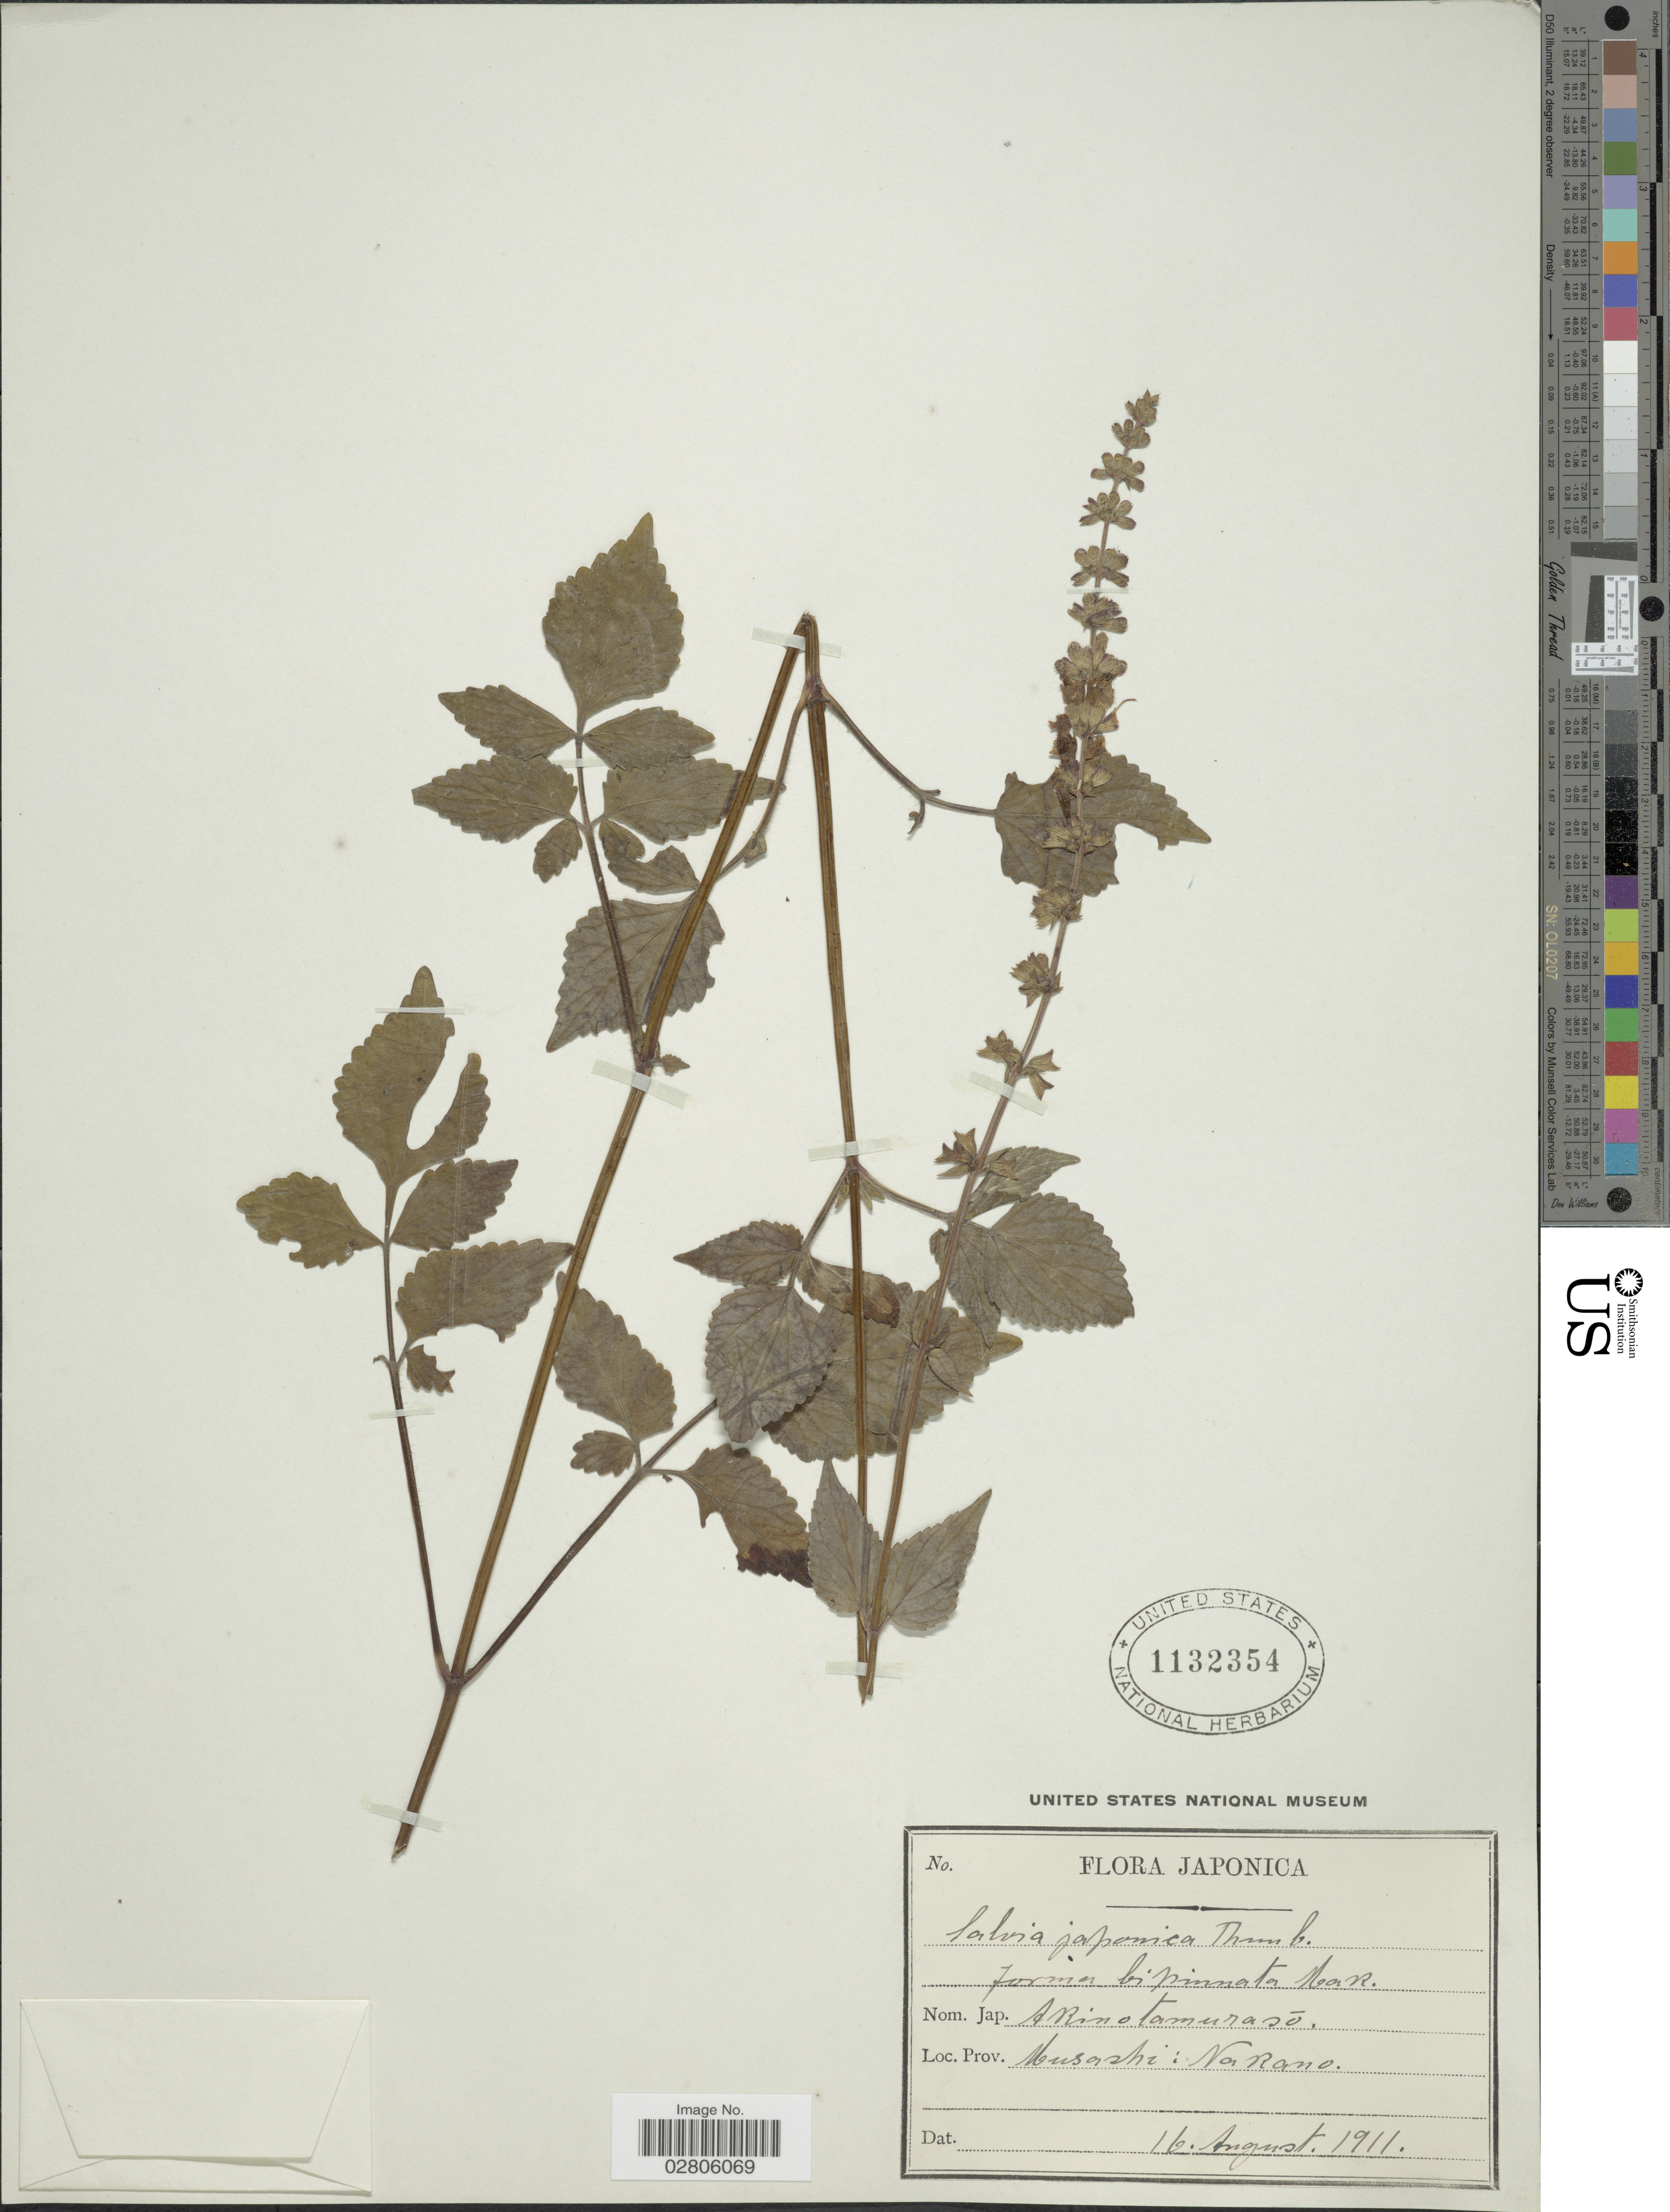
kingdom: Plantae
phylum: Tracheophyta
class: Magnoliopsida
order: Lamiales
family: Lamiaceae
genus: Salvia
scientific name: Salvia japonica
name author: Thunb.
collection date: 1911-08-16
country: Japan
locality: Musashi: Nakano.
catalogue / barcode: US 1132354